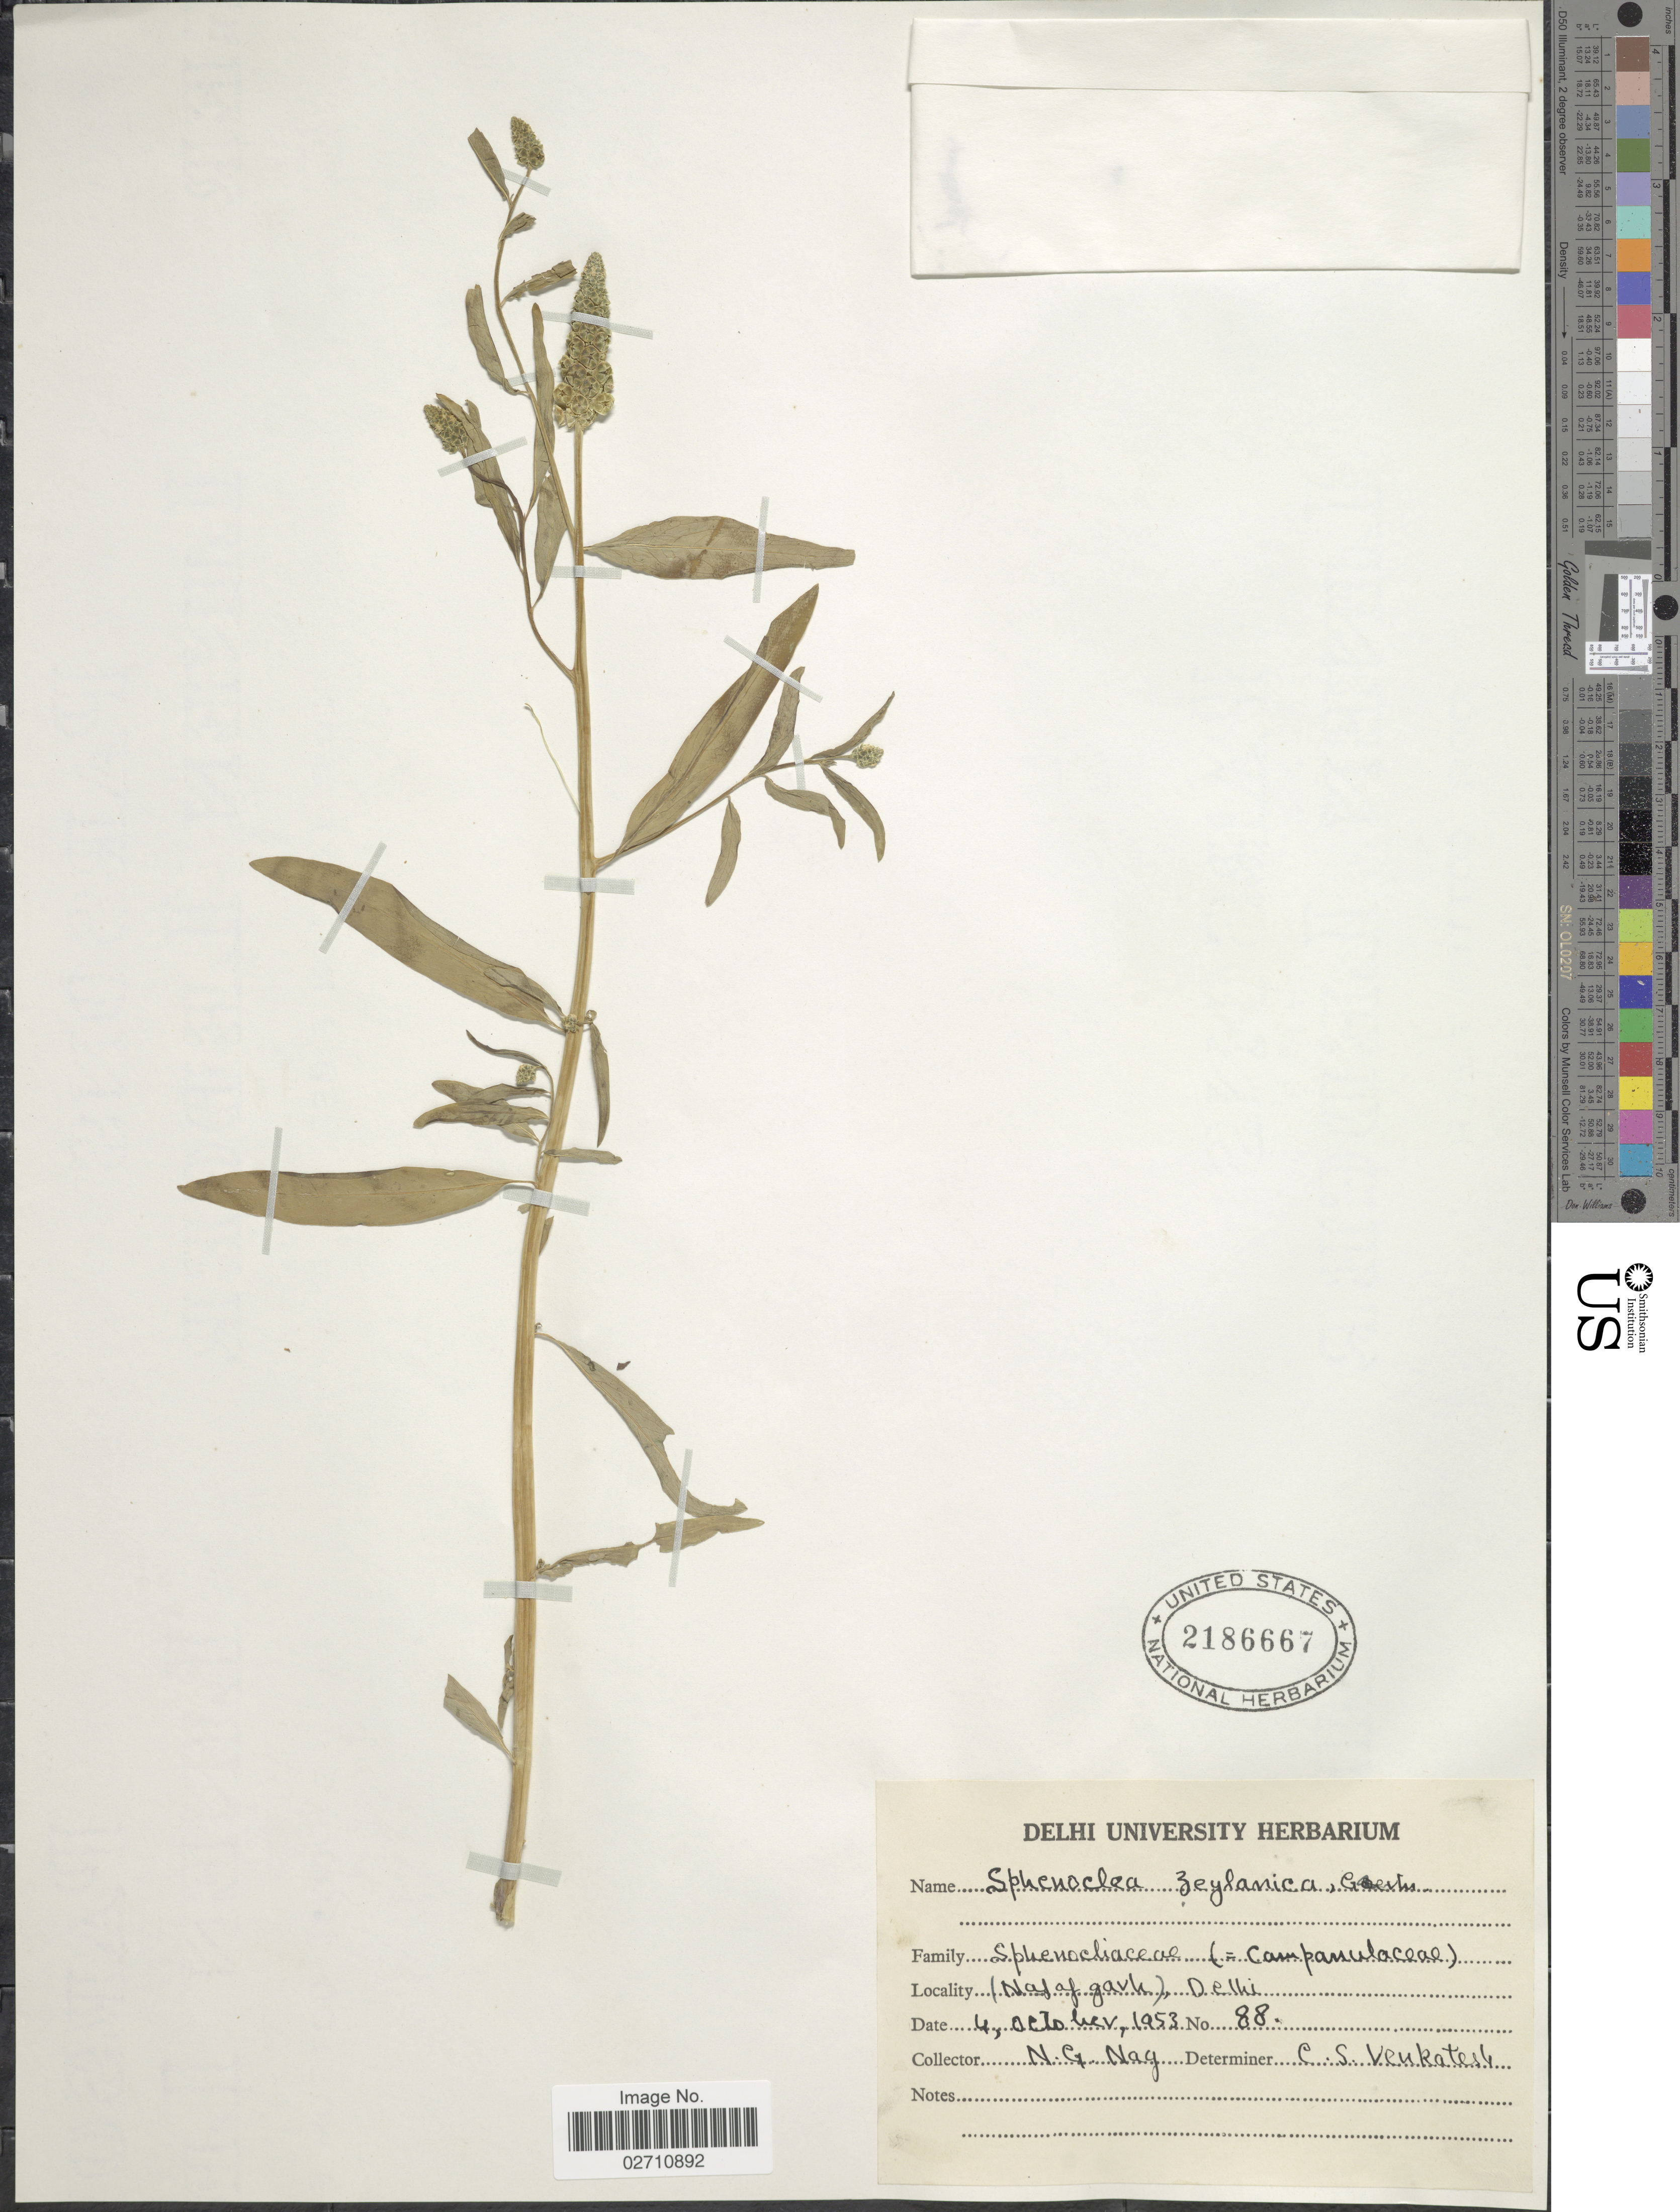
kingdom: Plantae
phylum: Tracheophyta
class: Magnoliopsida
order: Solanales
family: Sphenocleaceae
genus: Sphenoclea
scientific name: Sphenoclea zeylanica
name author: Gaertn.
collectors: N. Nag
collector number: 88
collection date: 1953-10-04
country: India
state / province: Delhi, Capital Territory of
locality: (Nafafgarh) [interpreted] Delhi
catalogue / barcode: US 2186667